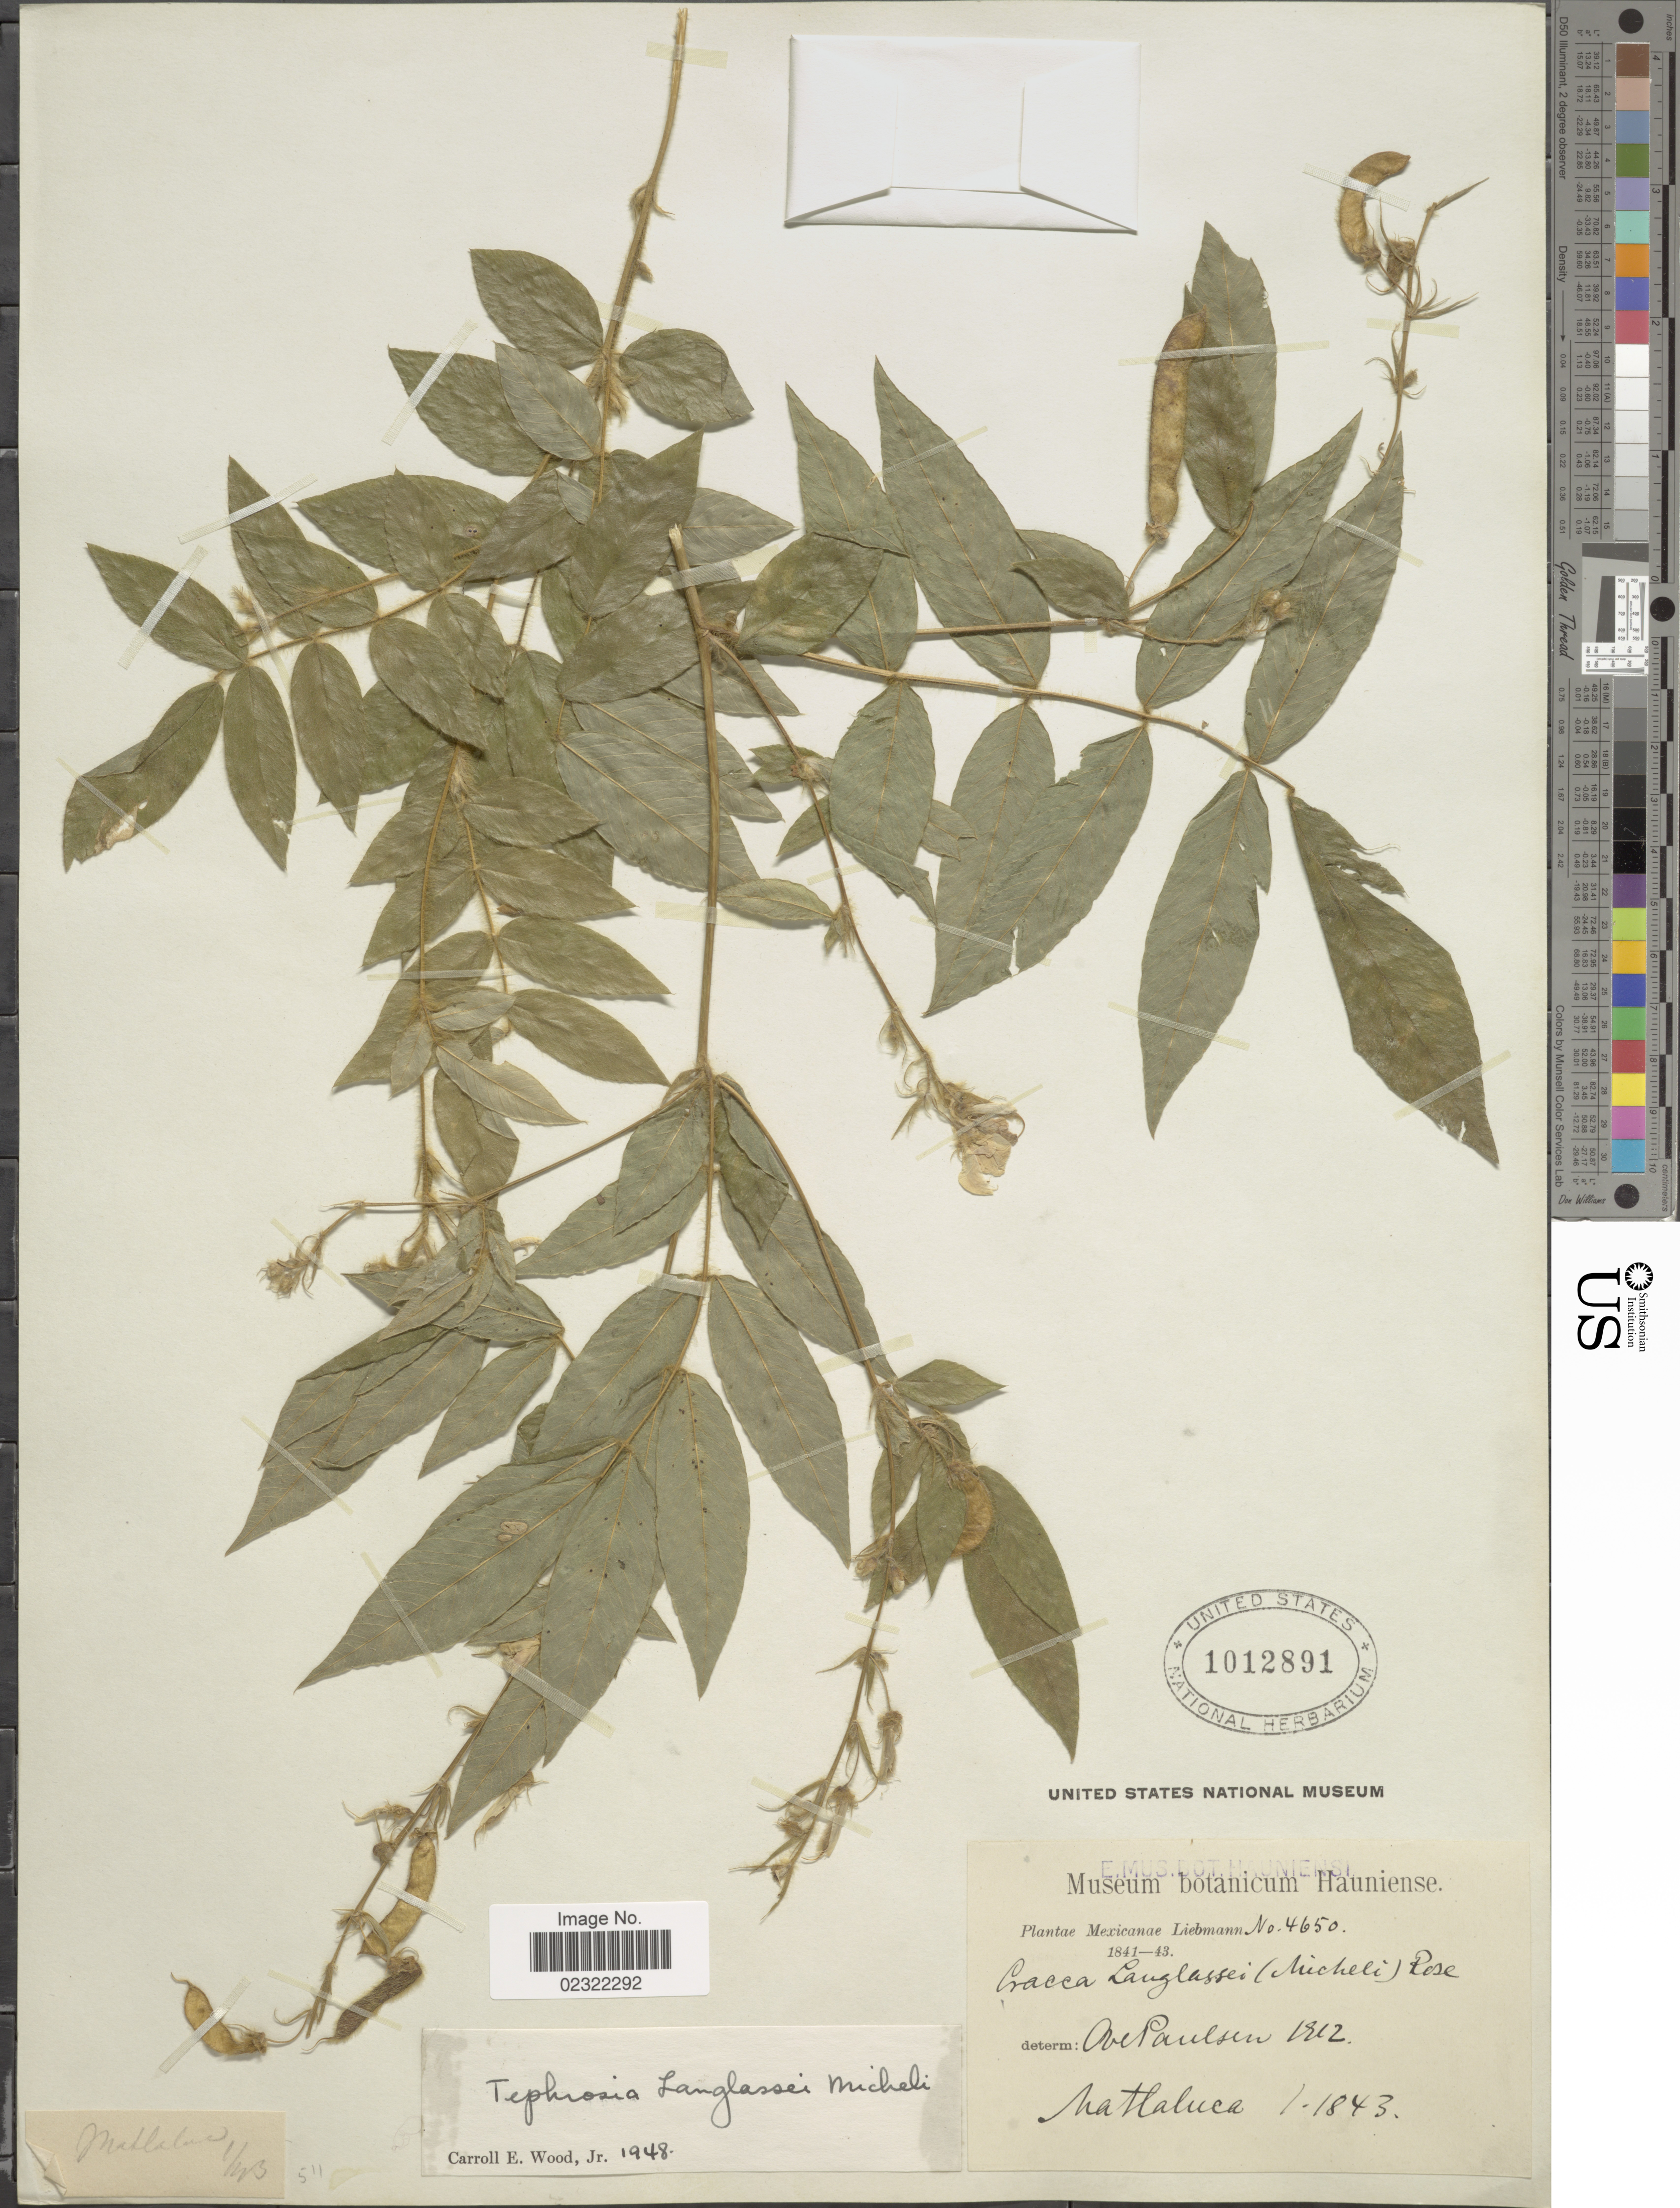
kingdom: Plantae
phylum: Tracheophyta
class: Magnoliopsida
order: Fabales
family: Fabaceae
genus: Tephrosia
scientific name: Tephrosia langlassei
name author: Micheli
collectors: Liebmann, --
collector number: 4650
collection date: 1843-01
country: Mexico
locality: Matlaluca.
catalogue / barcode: US 1012891